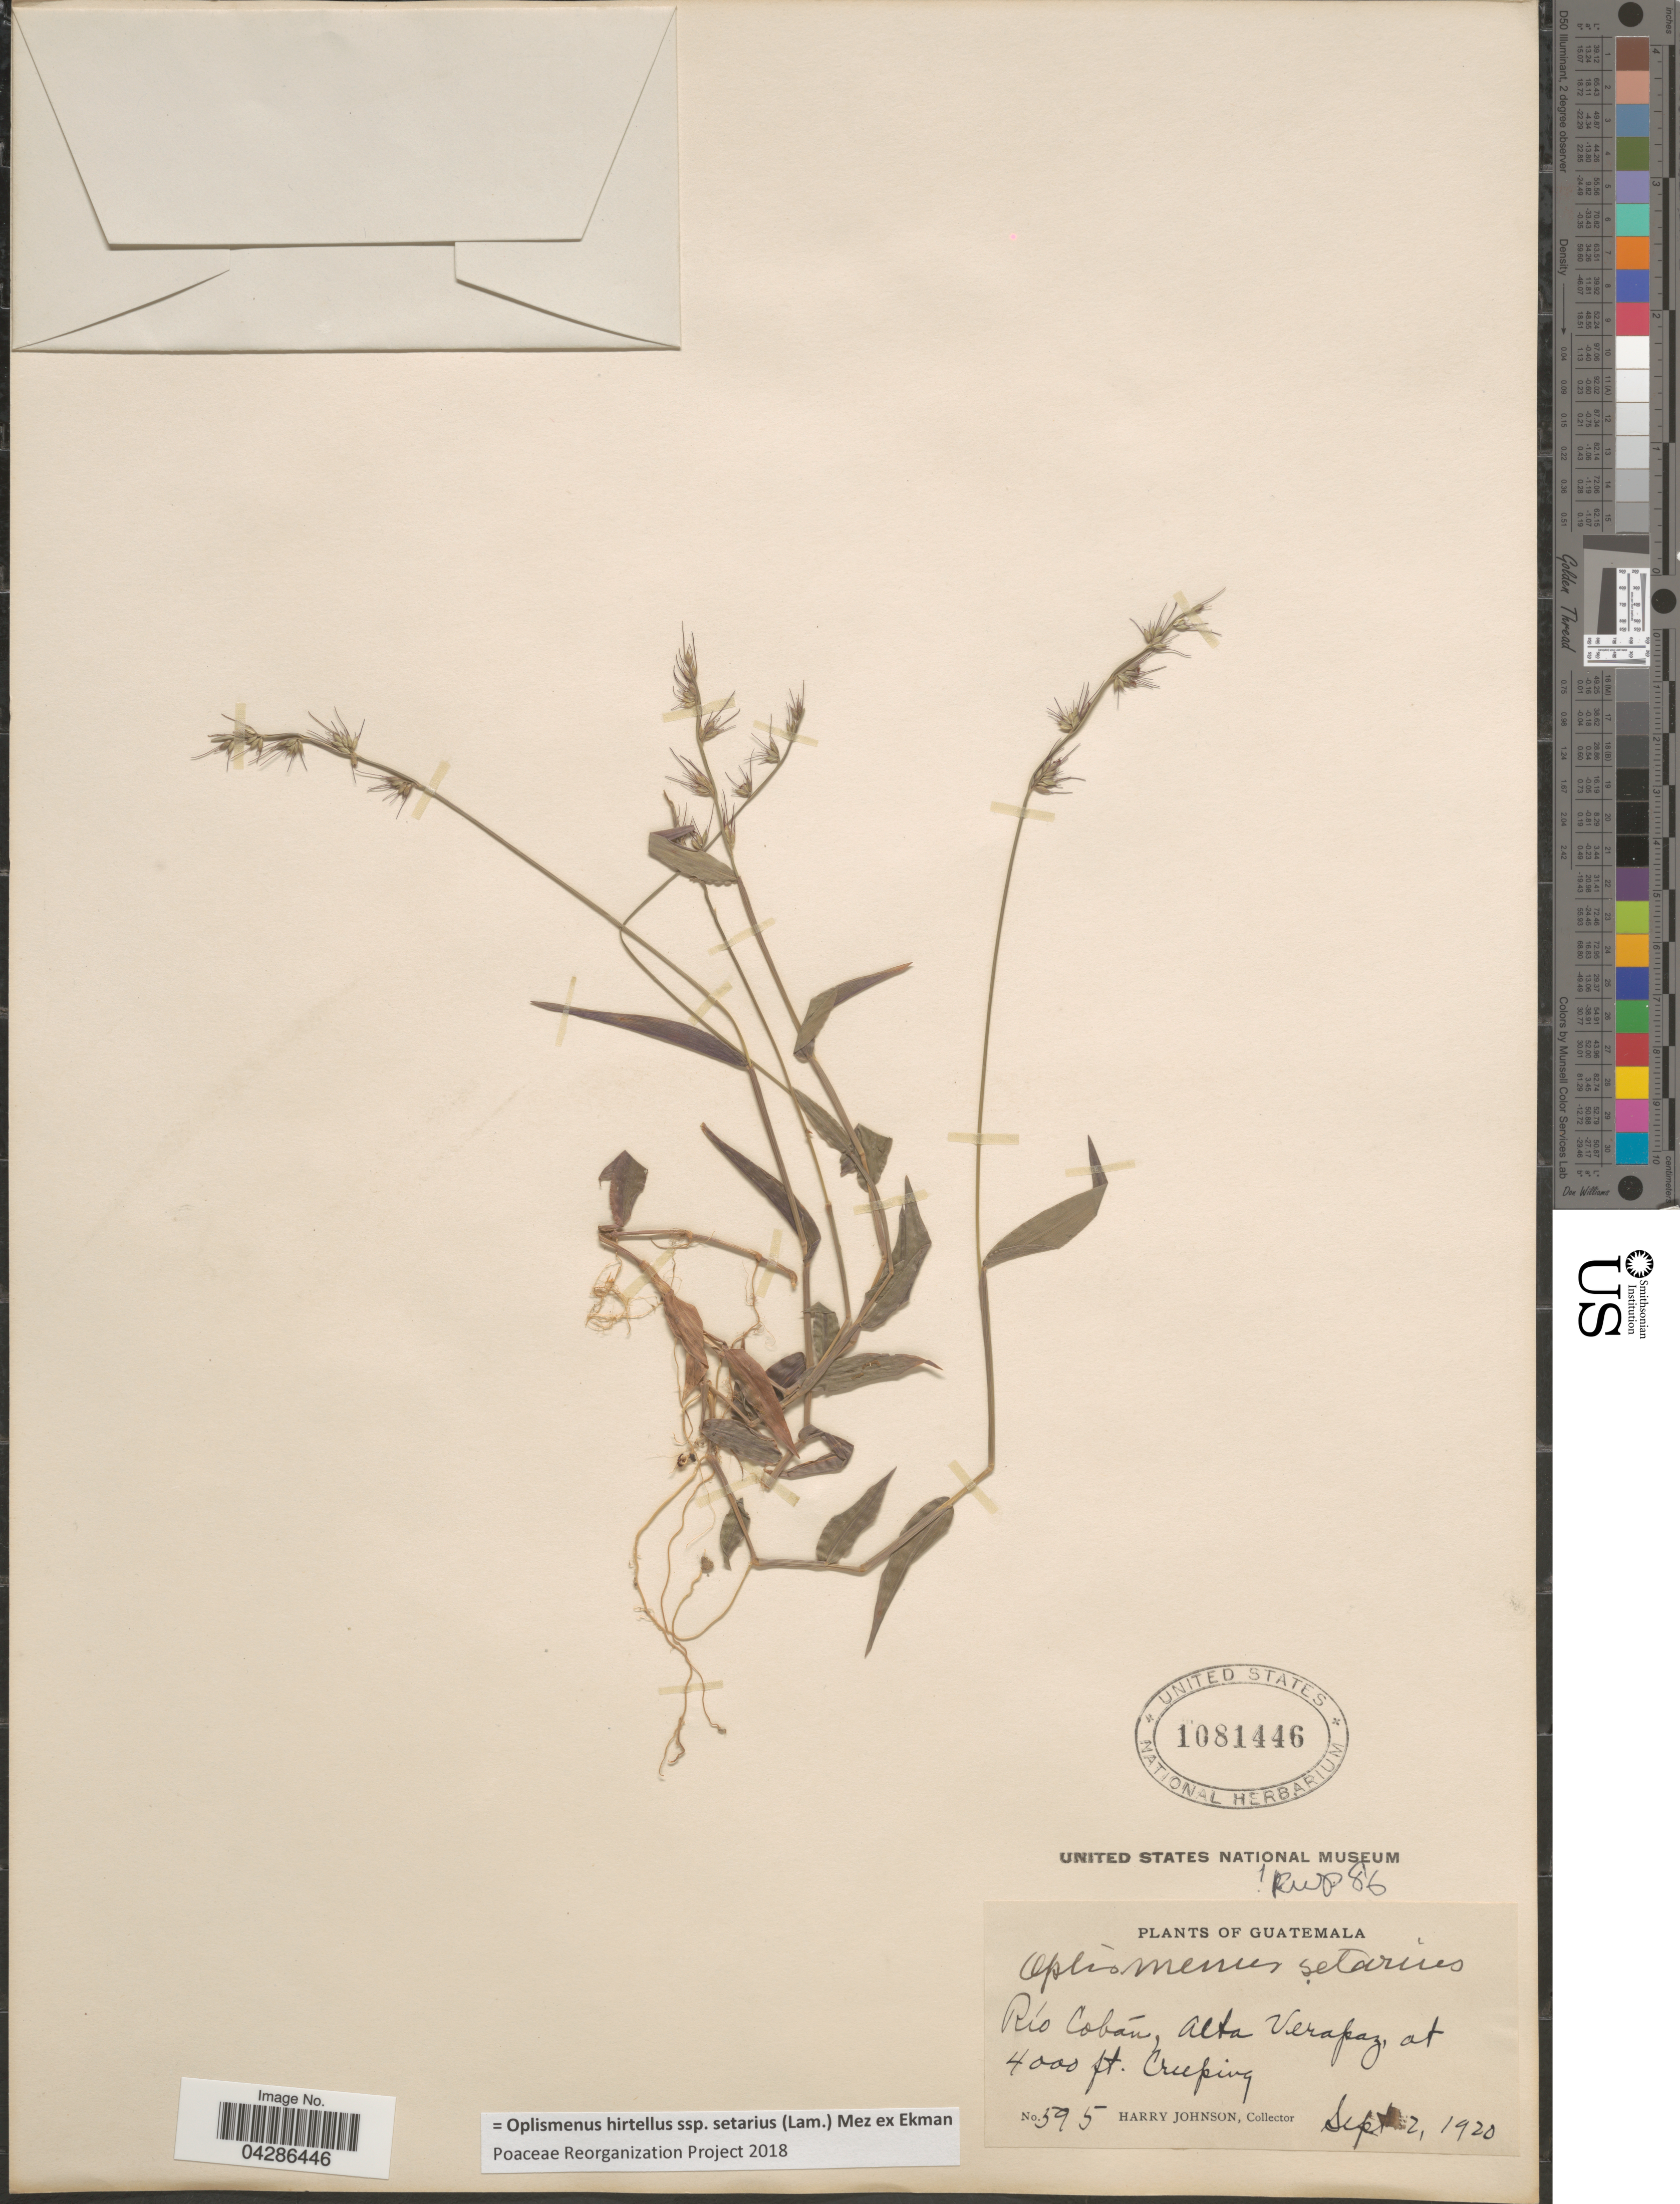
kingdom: Plantae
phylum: Tracheophyta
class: Liliopsida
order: Poales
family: Poaceae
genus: Oplismenus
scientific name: Oplismenus hirtellus subsp. setarius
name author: (Lam.) Mez ex Ekman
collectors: H. Johnson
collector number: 595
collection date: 1920-09-02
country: Guatemala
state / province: Alta Verapaz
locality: Río Cobán.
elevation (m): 1219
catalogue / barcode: US 1081446